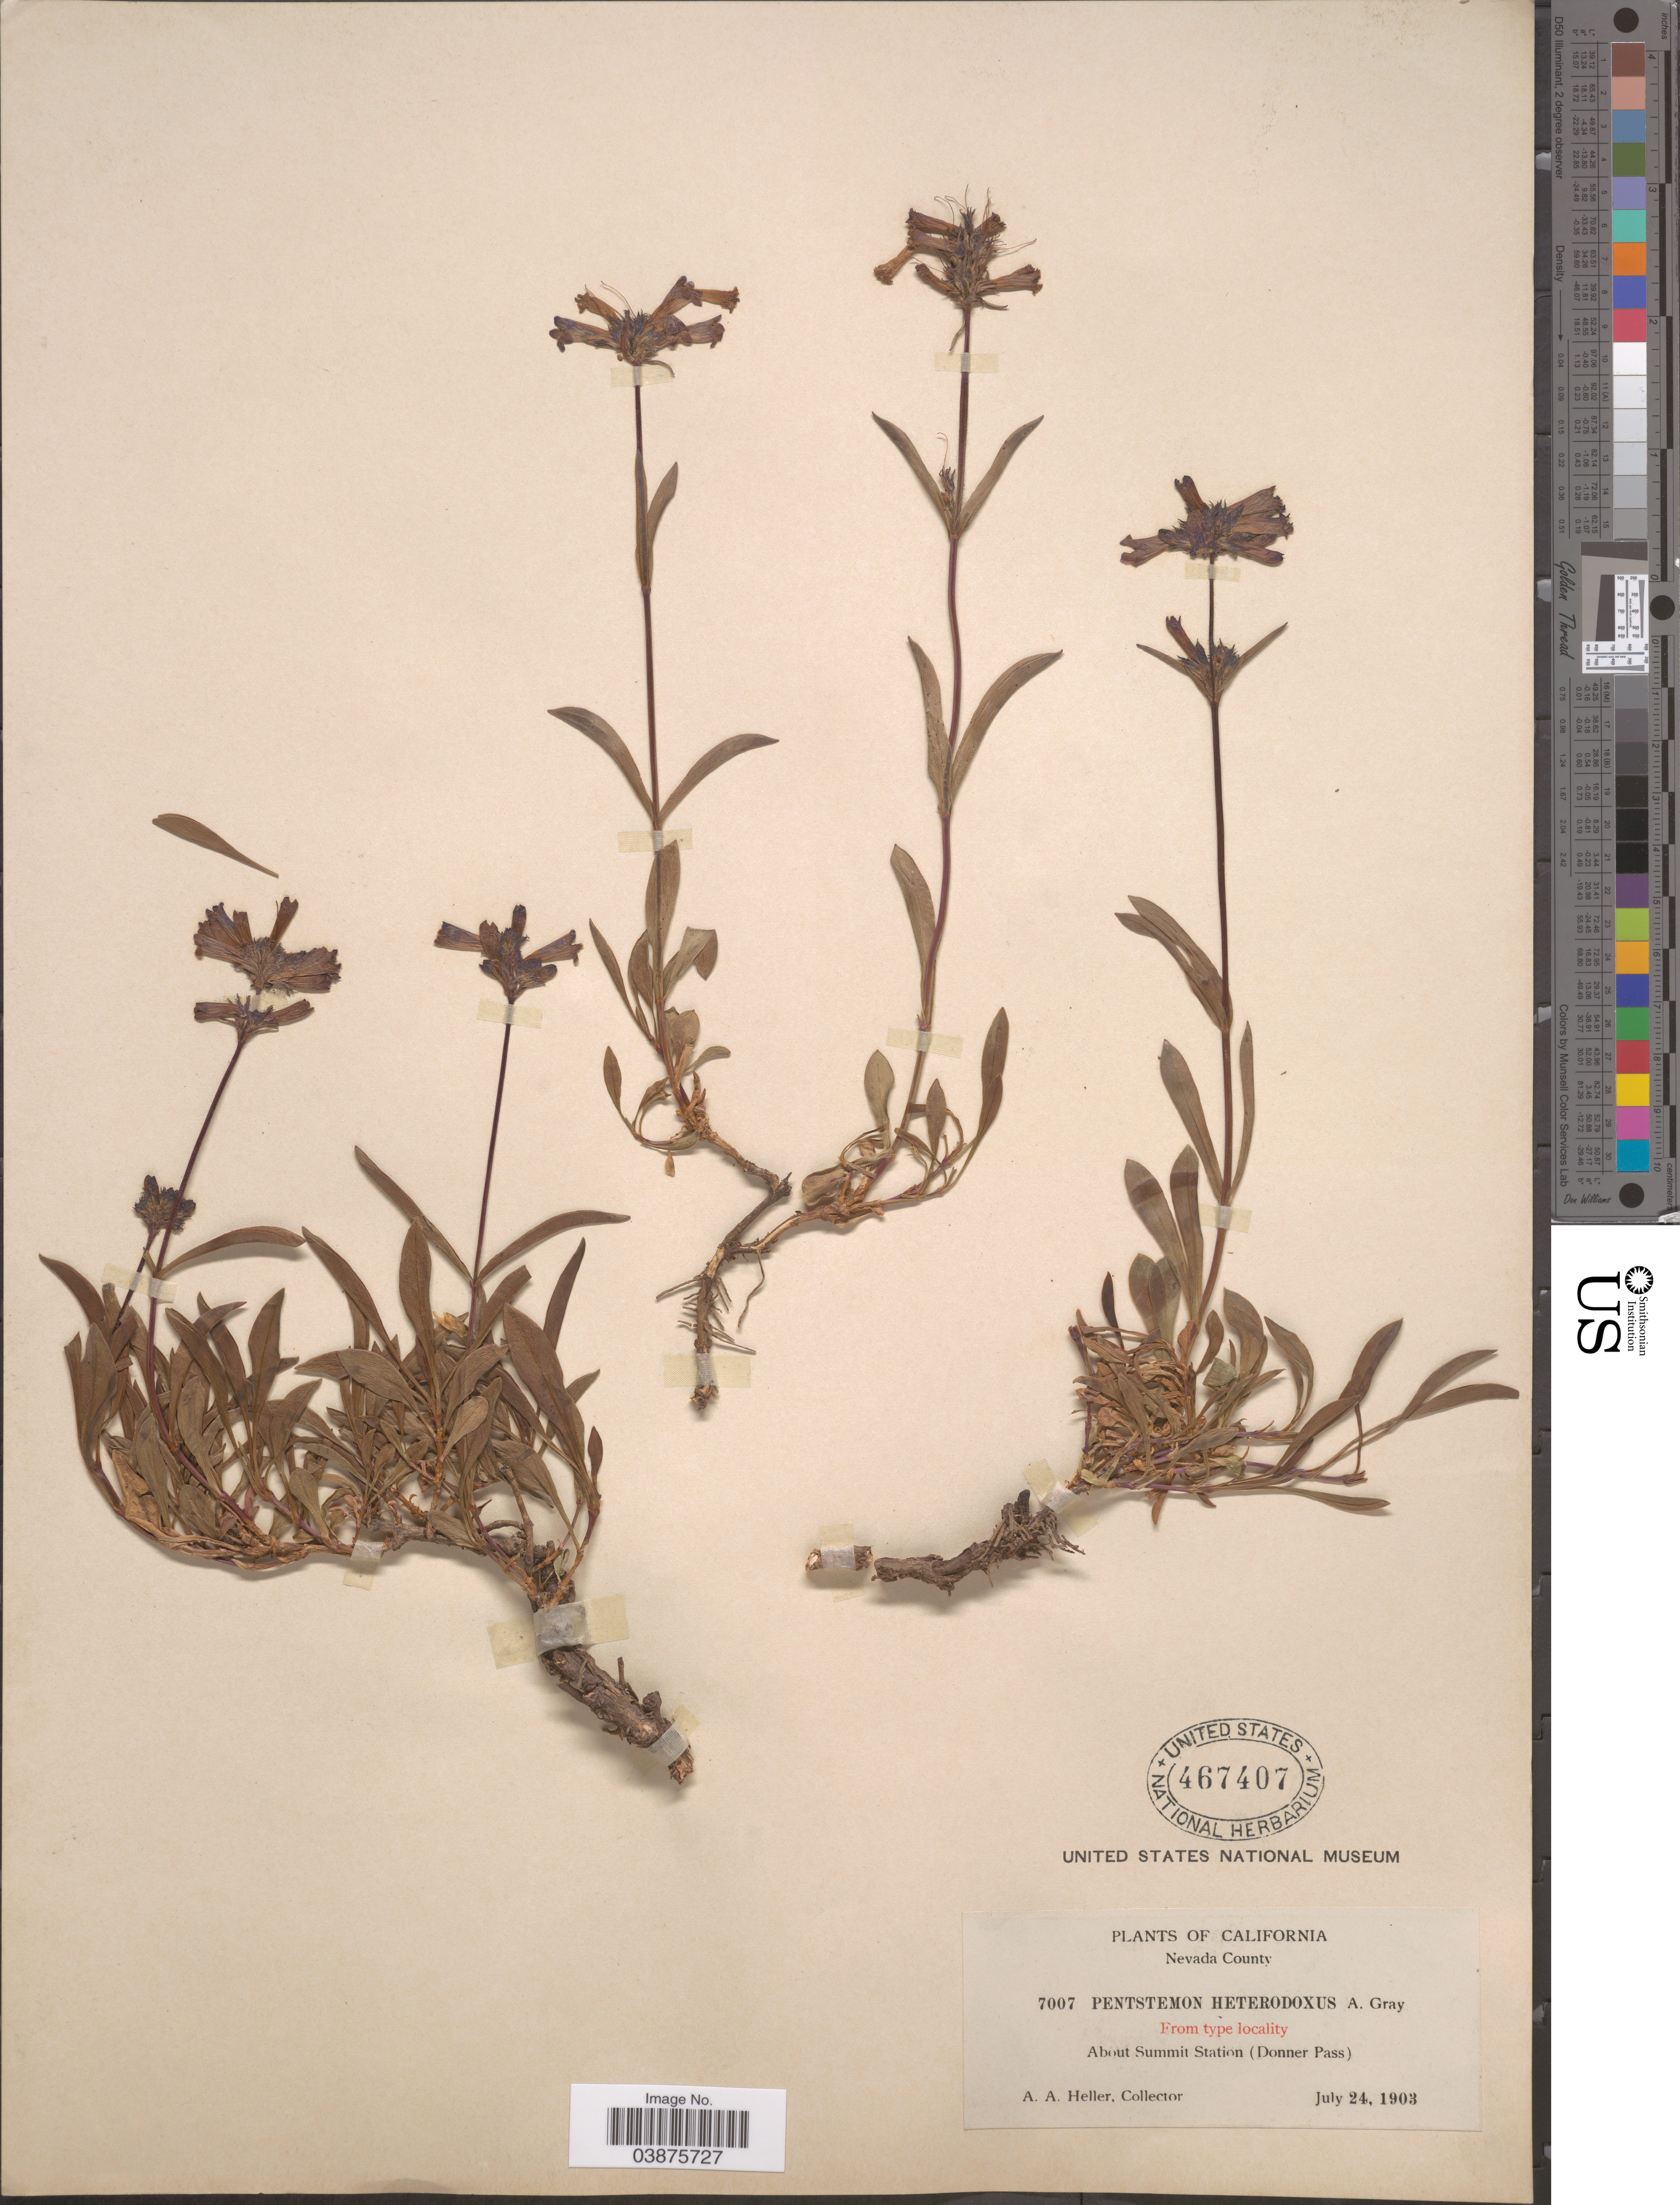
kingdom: Plantae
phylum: Tracheophyta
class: Magnoliopsida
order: Lamiales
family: Plantaginaceae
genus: Penstemon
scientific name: Penstemon heterodoxus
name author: A. Gray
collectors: A. A. Heller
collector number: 7007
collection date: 1903-07-24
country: United States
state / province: California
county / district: Nevada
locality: Nevada County. About Summit Station (Donner Pass).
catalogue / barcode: US 467407